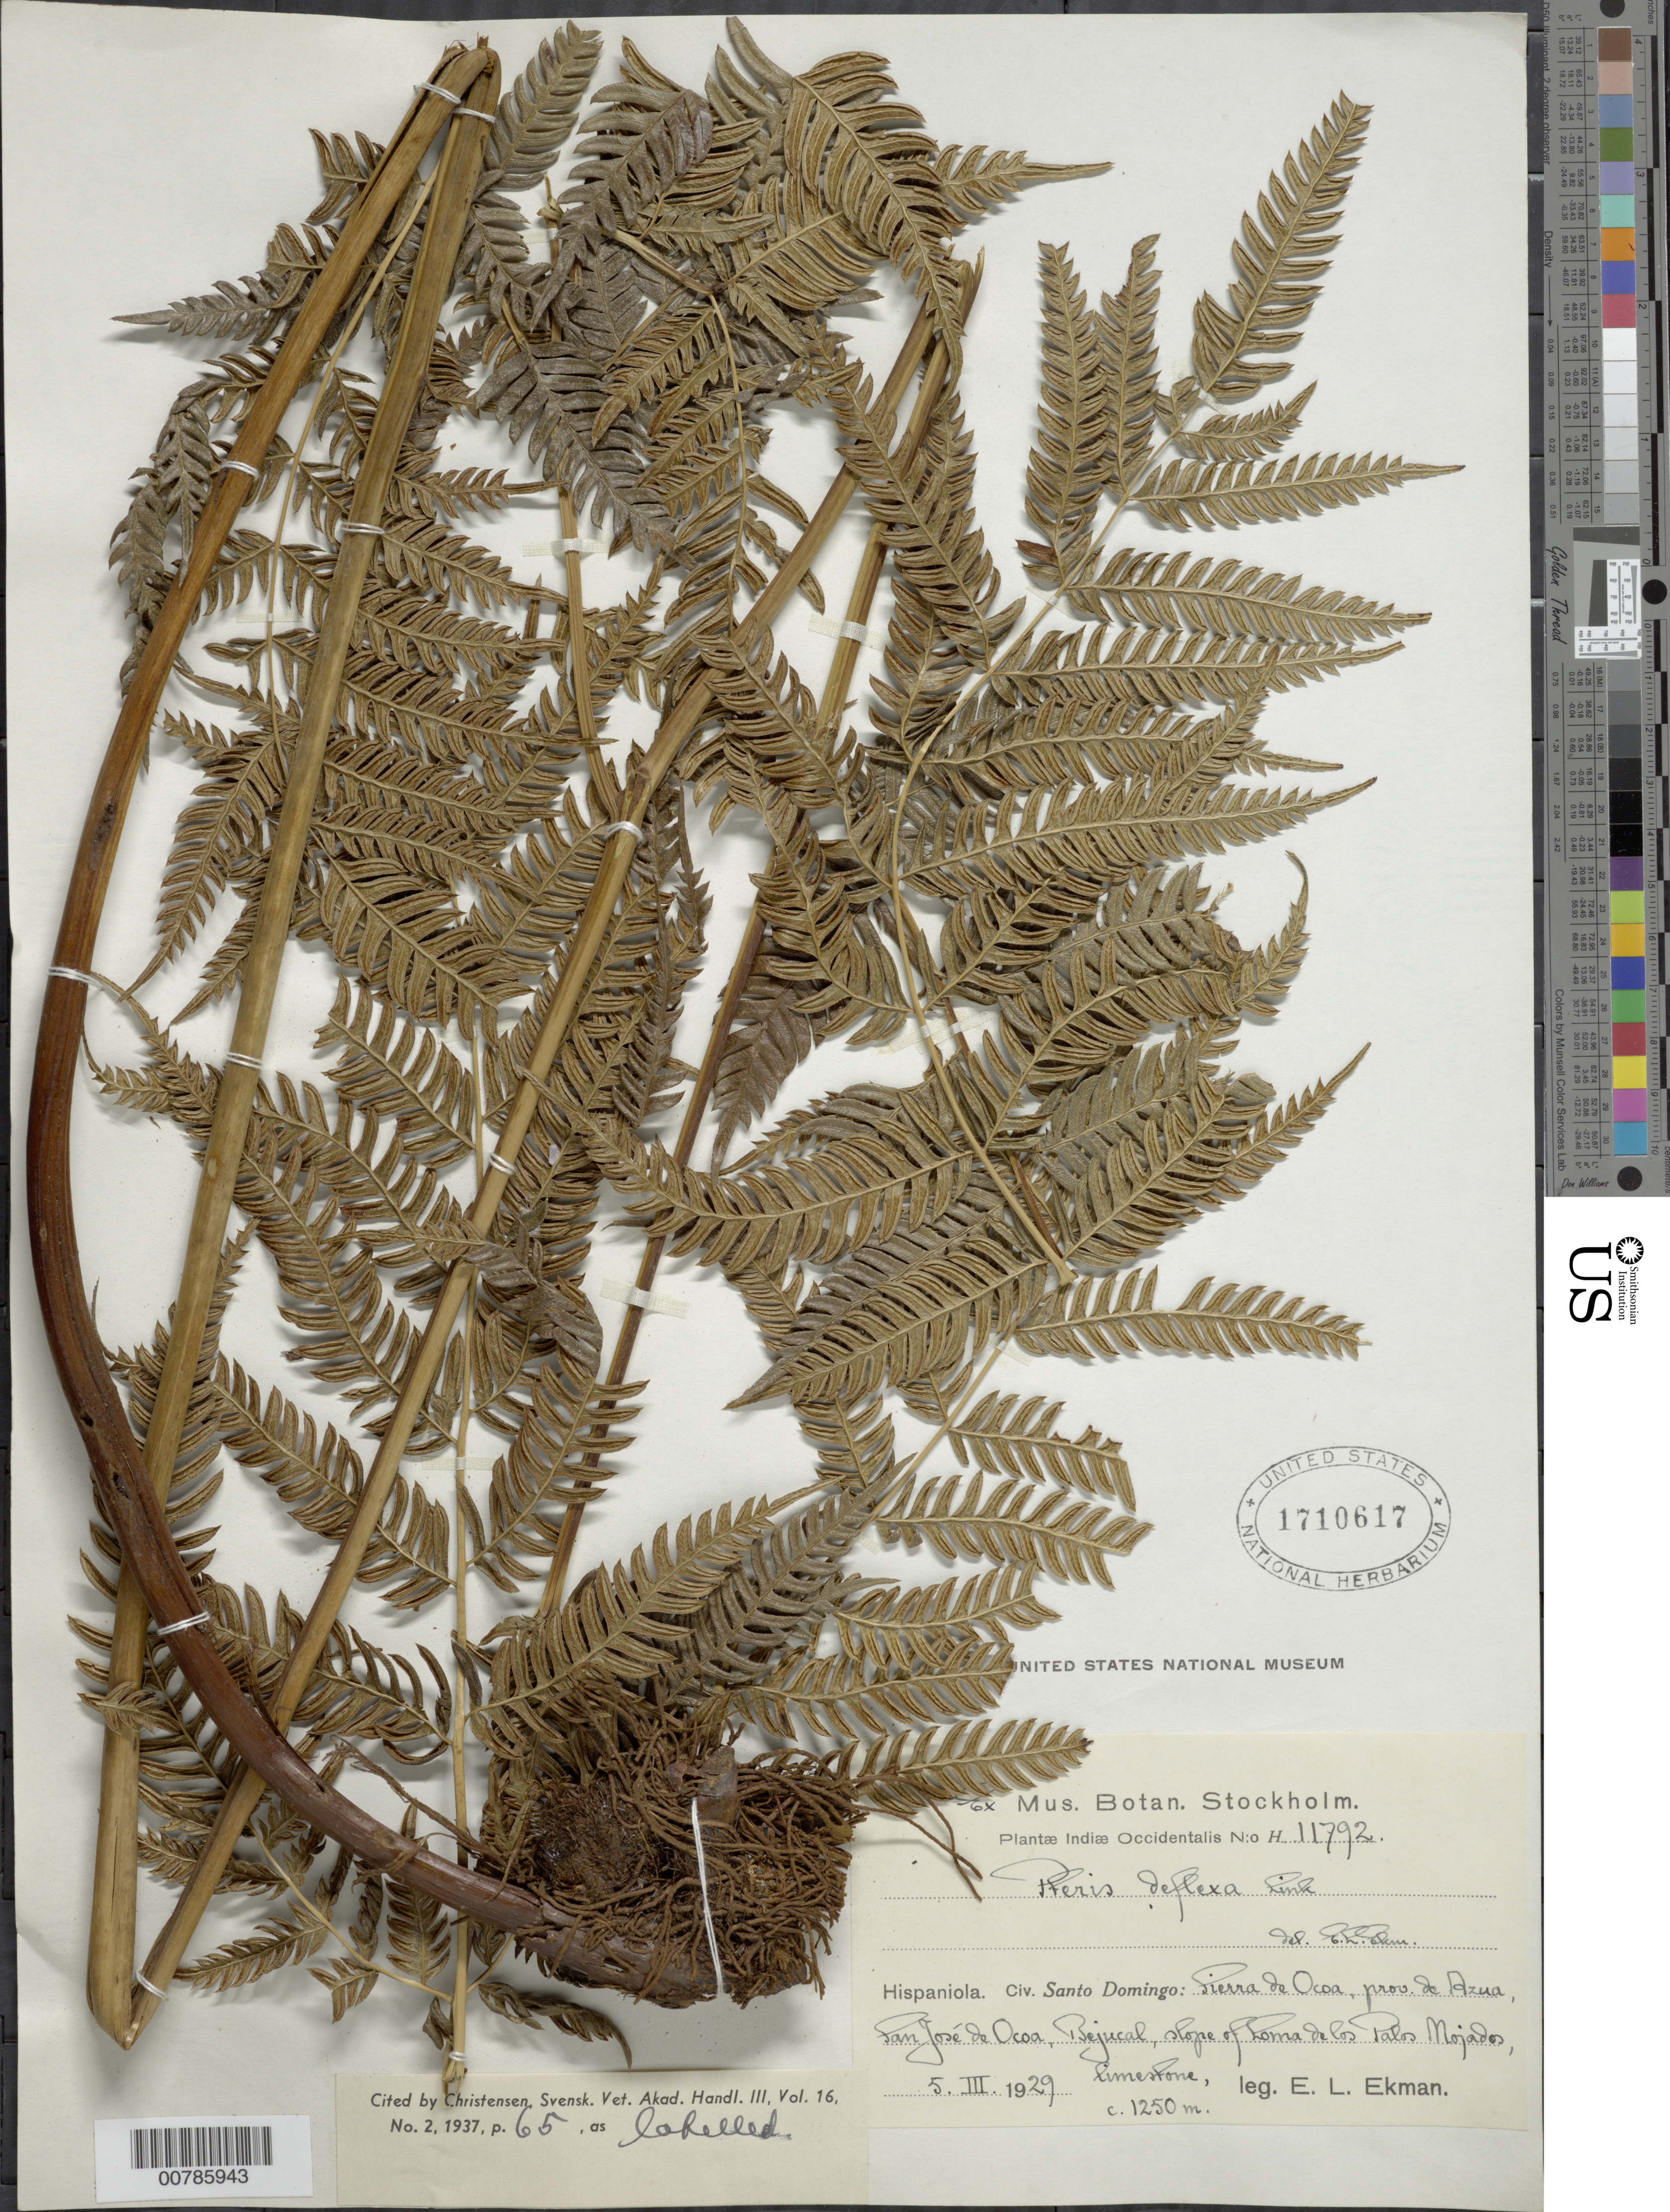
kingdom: Plantae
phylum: Tracheophyta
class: Polypodiopsida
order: Polypodiales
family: Pteridaceae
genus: Pteris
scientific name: Pteris deflexa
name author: Link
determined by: Christensen, C. F. A.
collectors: E. L. Ekman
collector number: H 11792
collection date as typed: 05 Mar 1929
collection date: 1929-03-05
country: Dominican Republic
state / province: Azua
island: Hispaniola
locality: Sierra de Ocoa, Bejucal, slope of Loma de los Palos Mojados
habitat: Limestone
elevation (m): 1250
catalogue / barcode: US 1710617